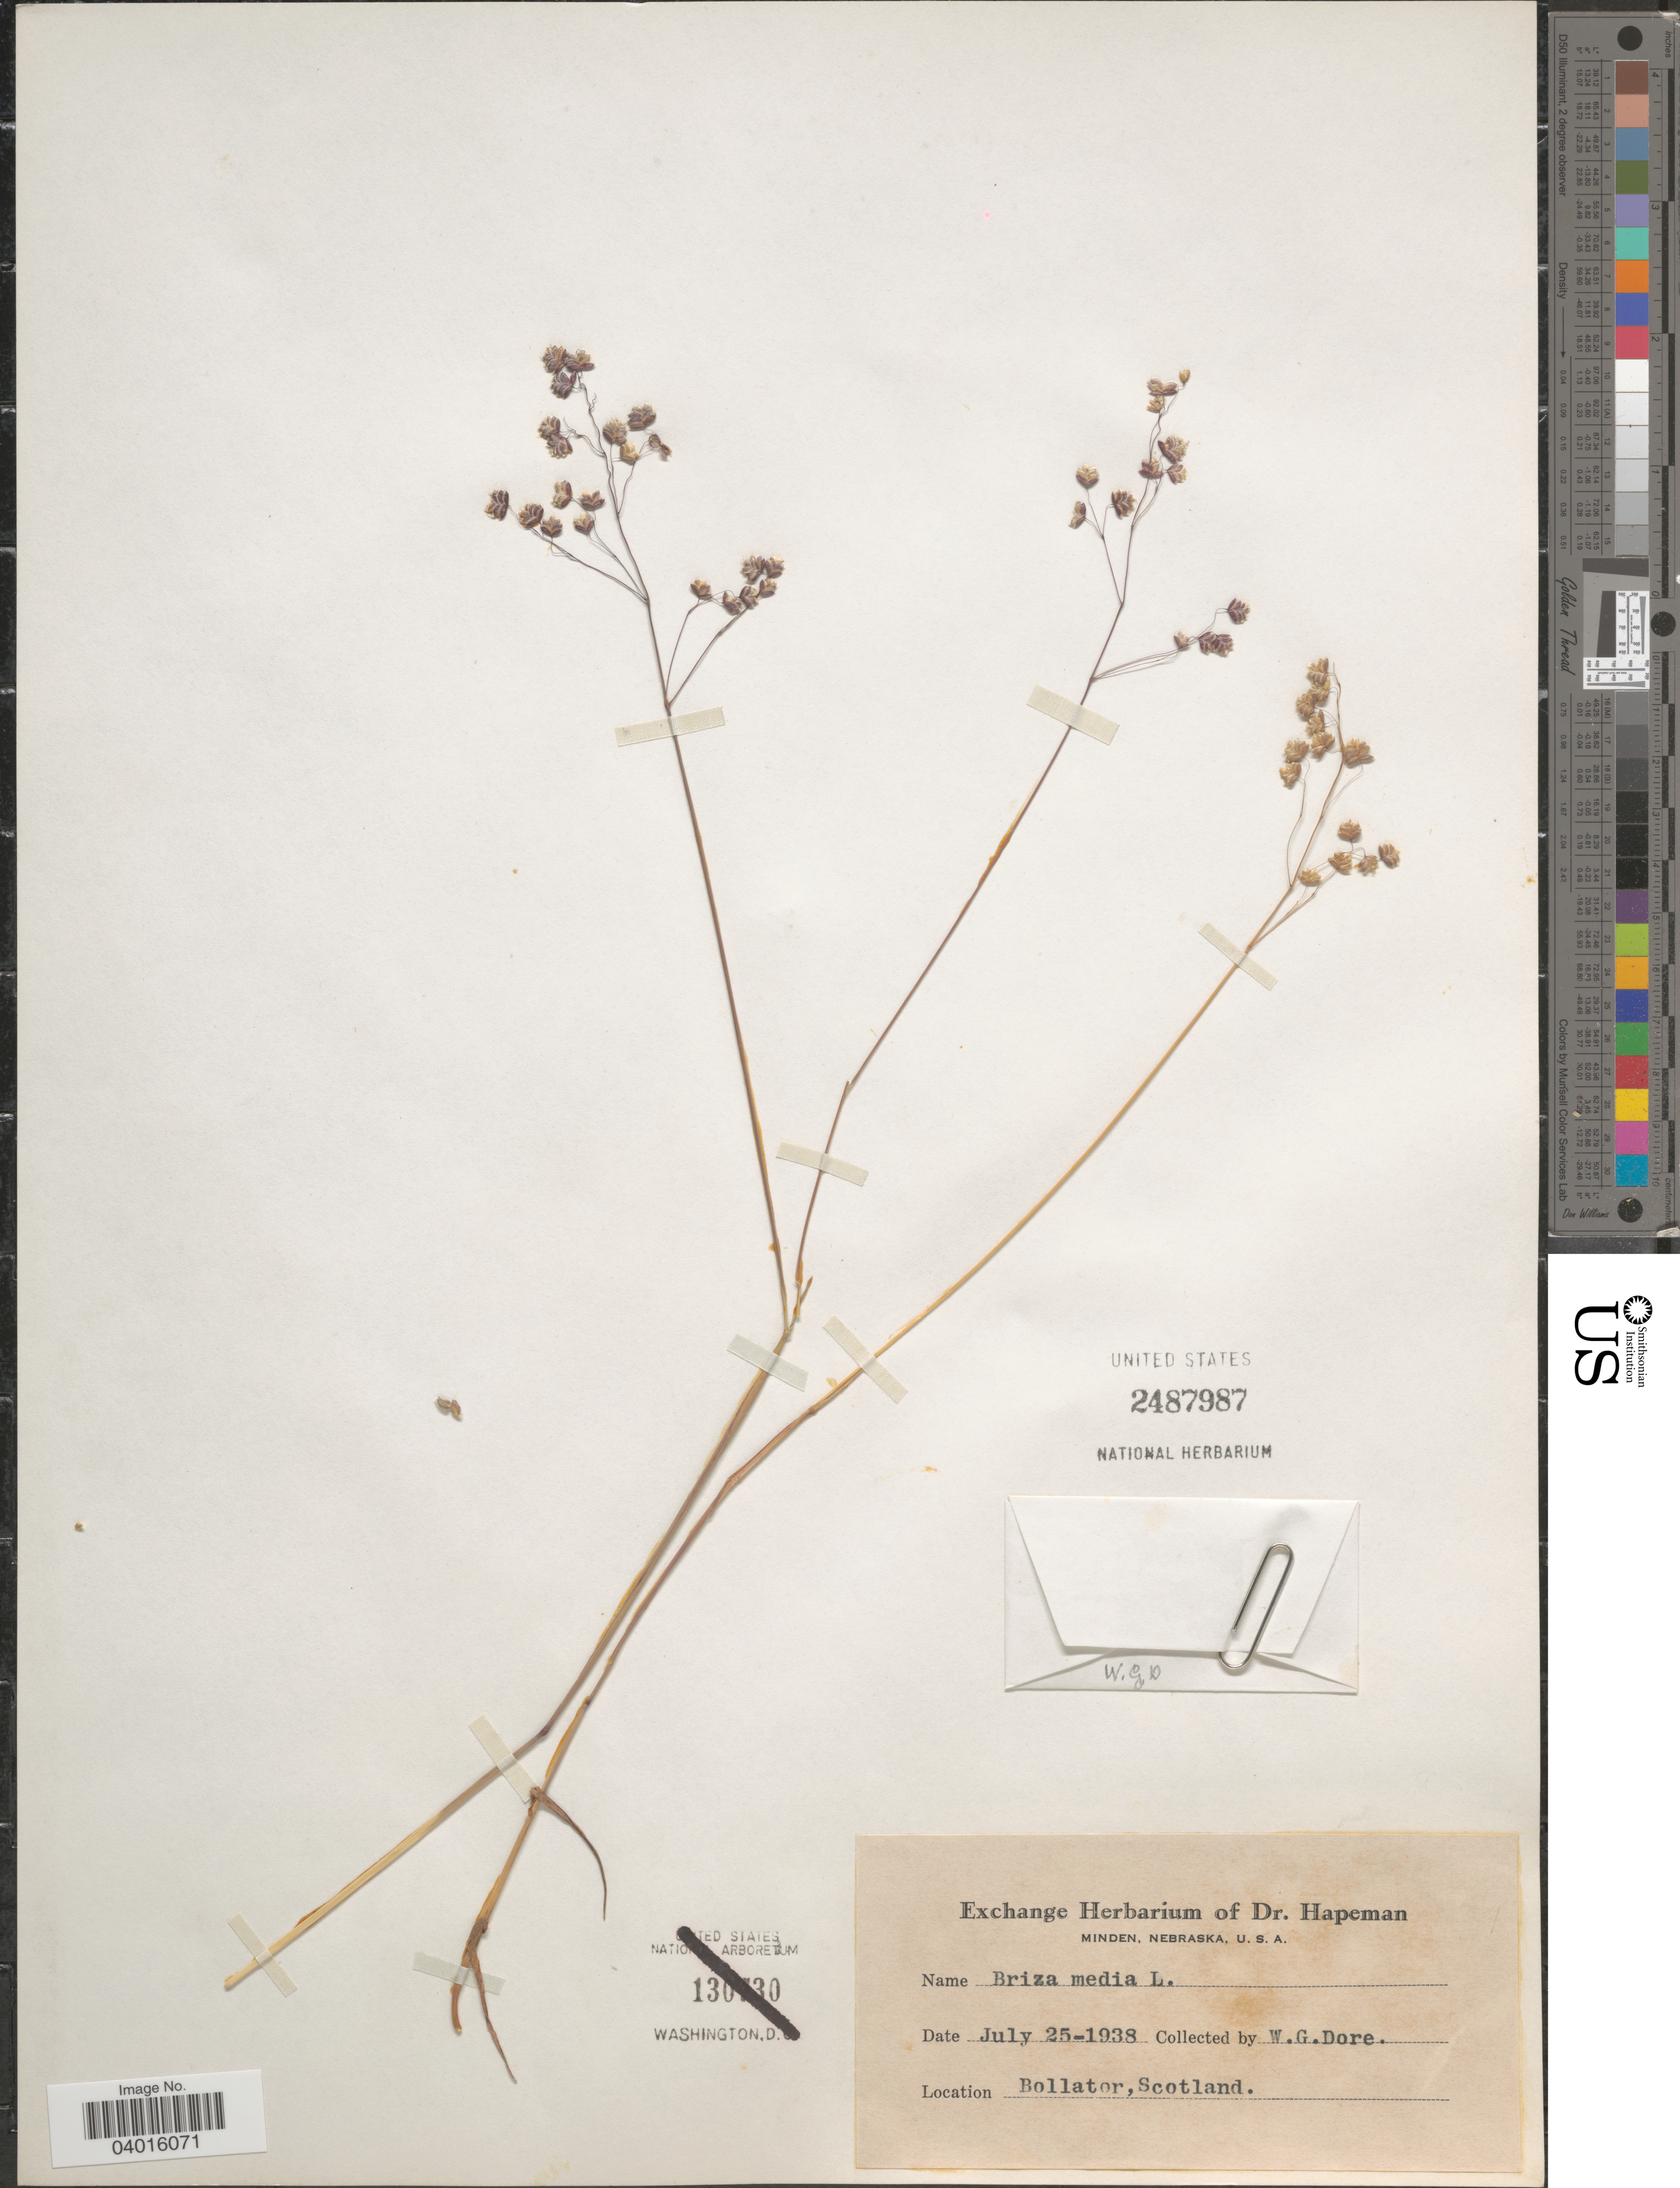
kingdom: Plantae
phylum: Tracheophyta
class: Liliopsida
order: Poales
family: Poaceae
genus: Briza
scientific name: Briza media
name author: L.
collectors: W. Dore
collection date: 1938-07-25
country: United Kingdom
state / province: Scotland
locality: Bollator.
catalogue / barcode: US 2487987